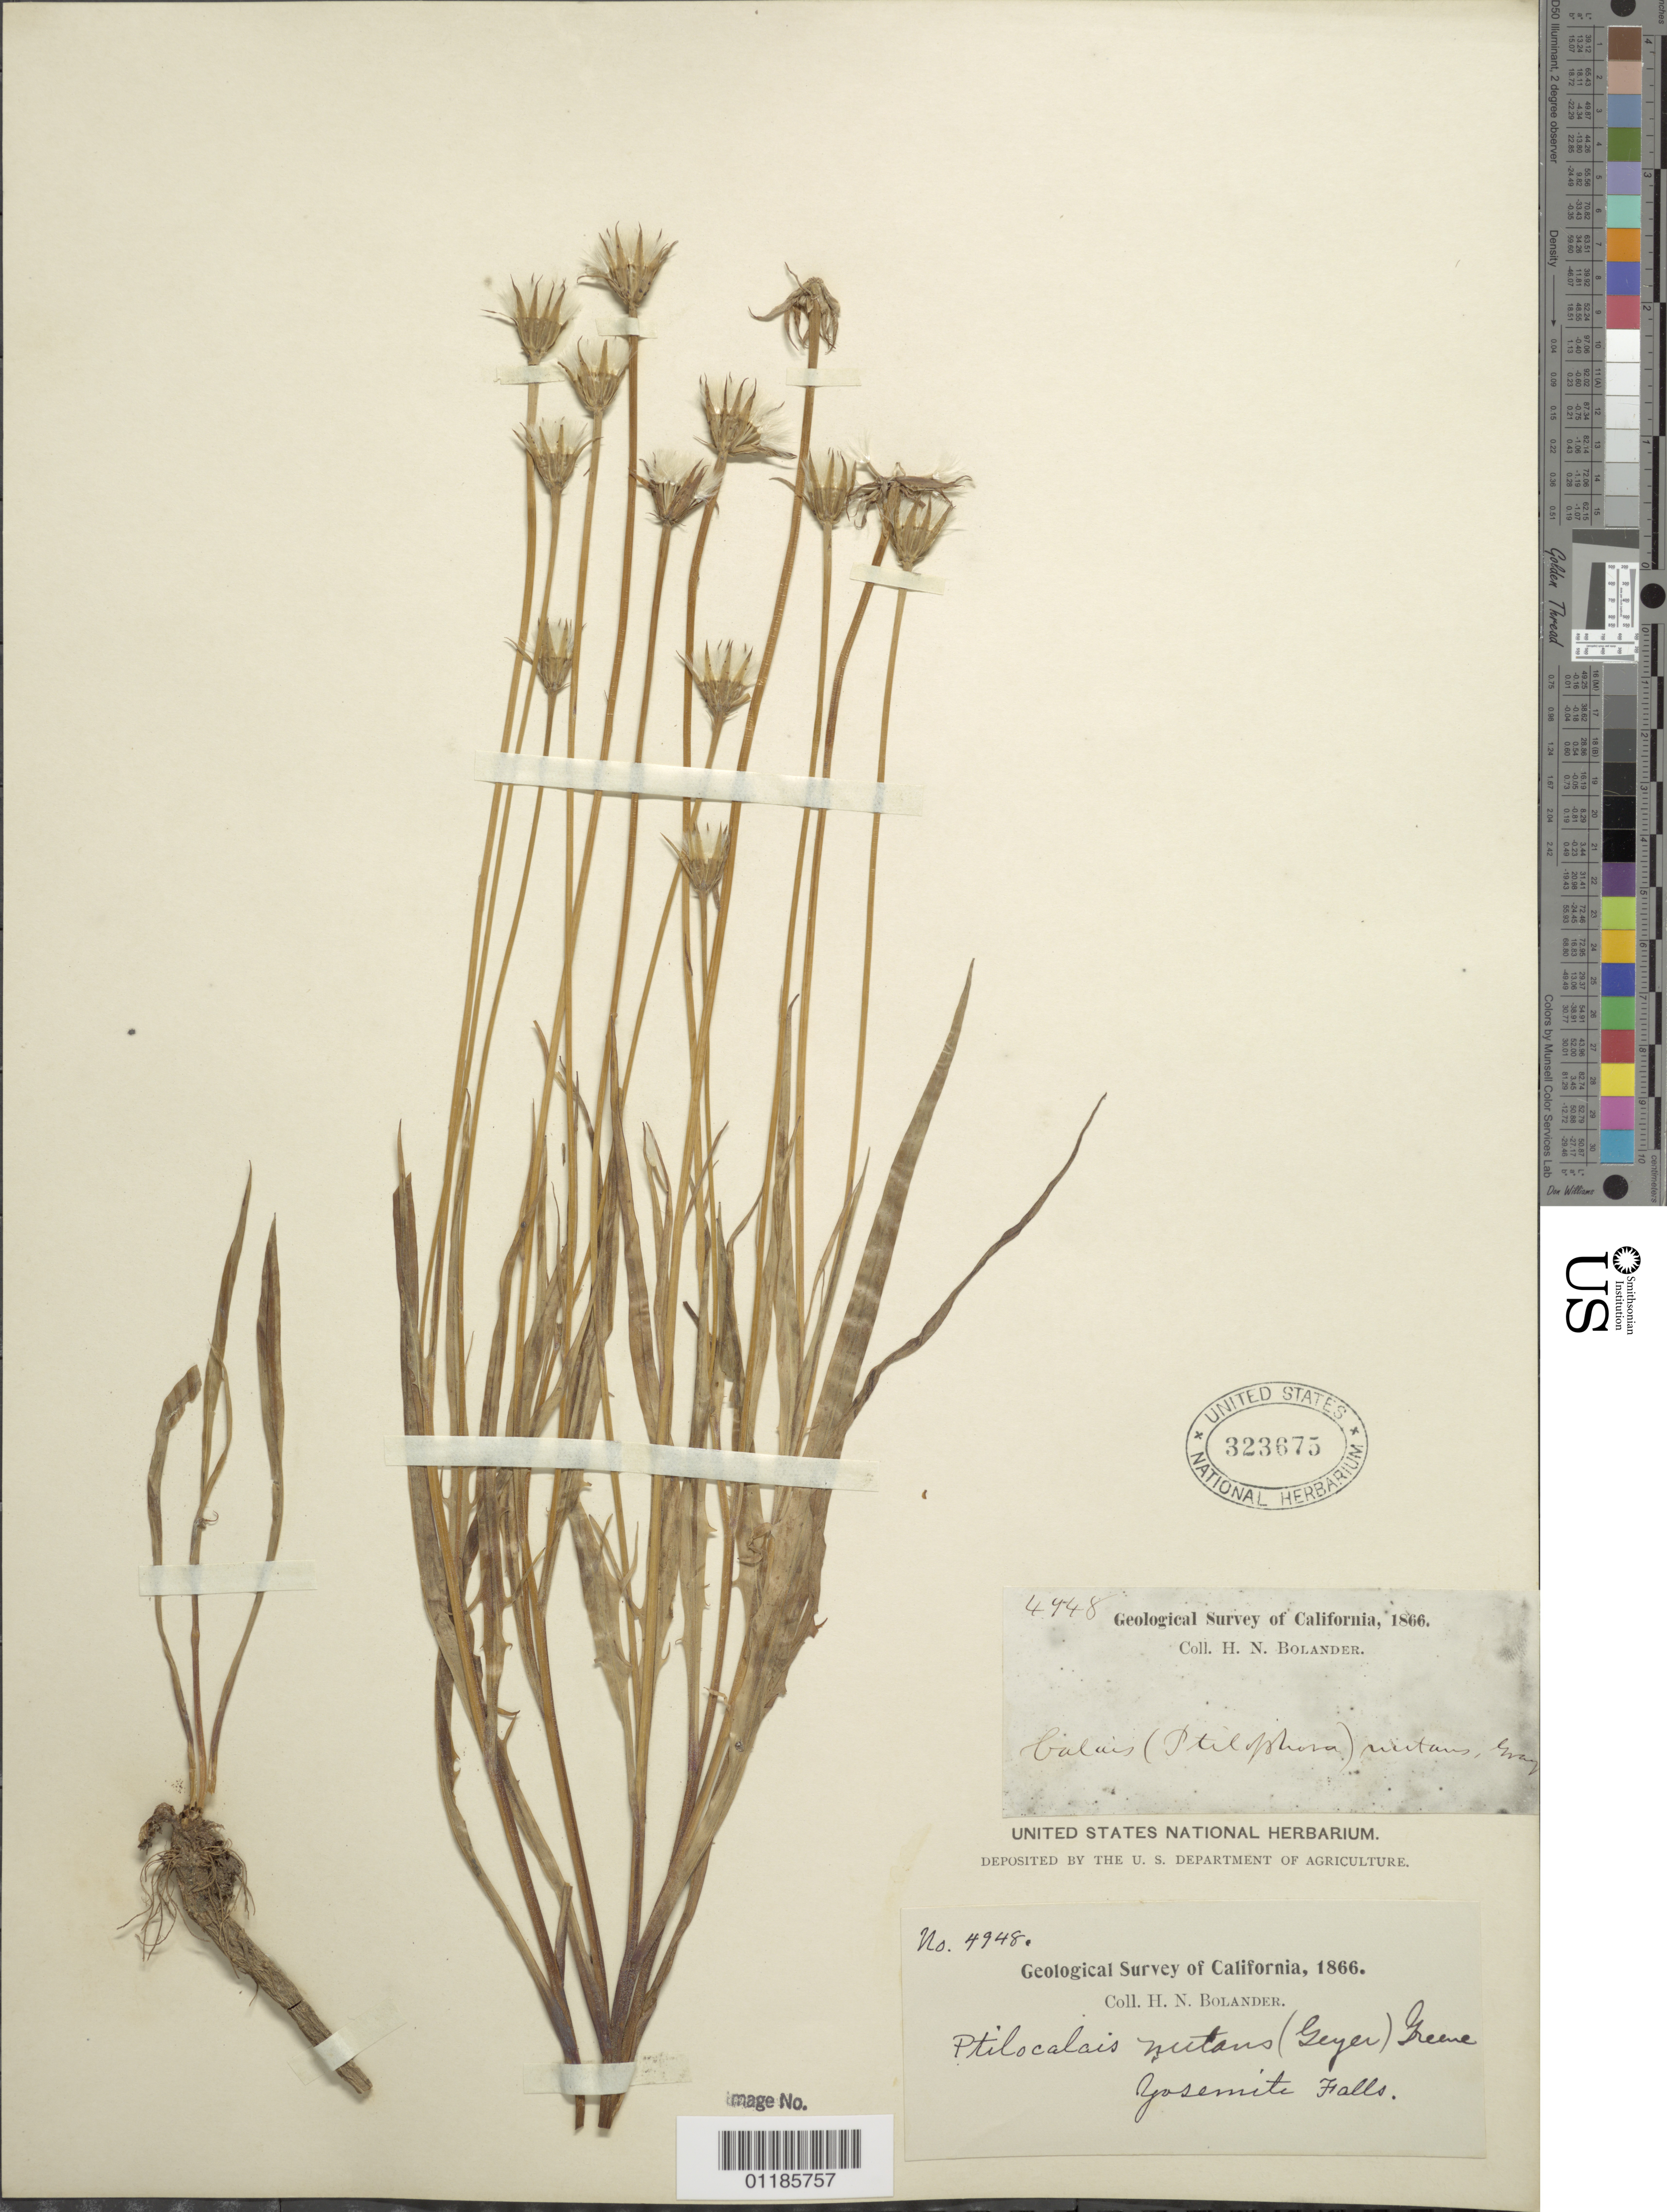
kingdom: Plantae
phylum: Tracheophyta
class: Magnoliopsida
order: Asterales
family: Asteraceae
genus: Microseris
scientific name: Microseris nutans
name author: (Hook.) Sch. Bip.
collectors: H. Bolander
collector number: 4948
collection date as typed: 1866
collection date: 1866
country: United States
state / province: California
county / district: Mariposa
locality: Yosemite Falls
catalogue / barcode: US 323675